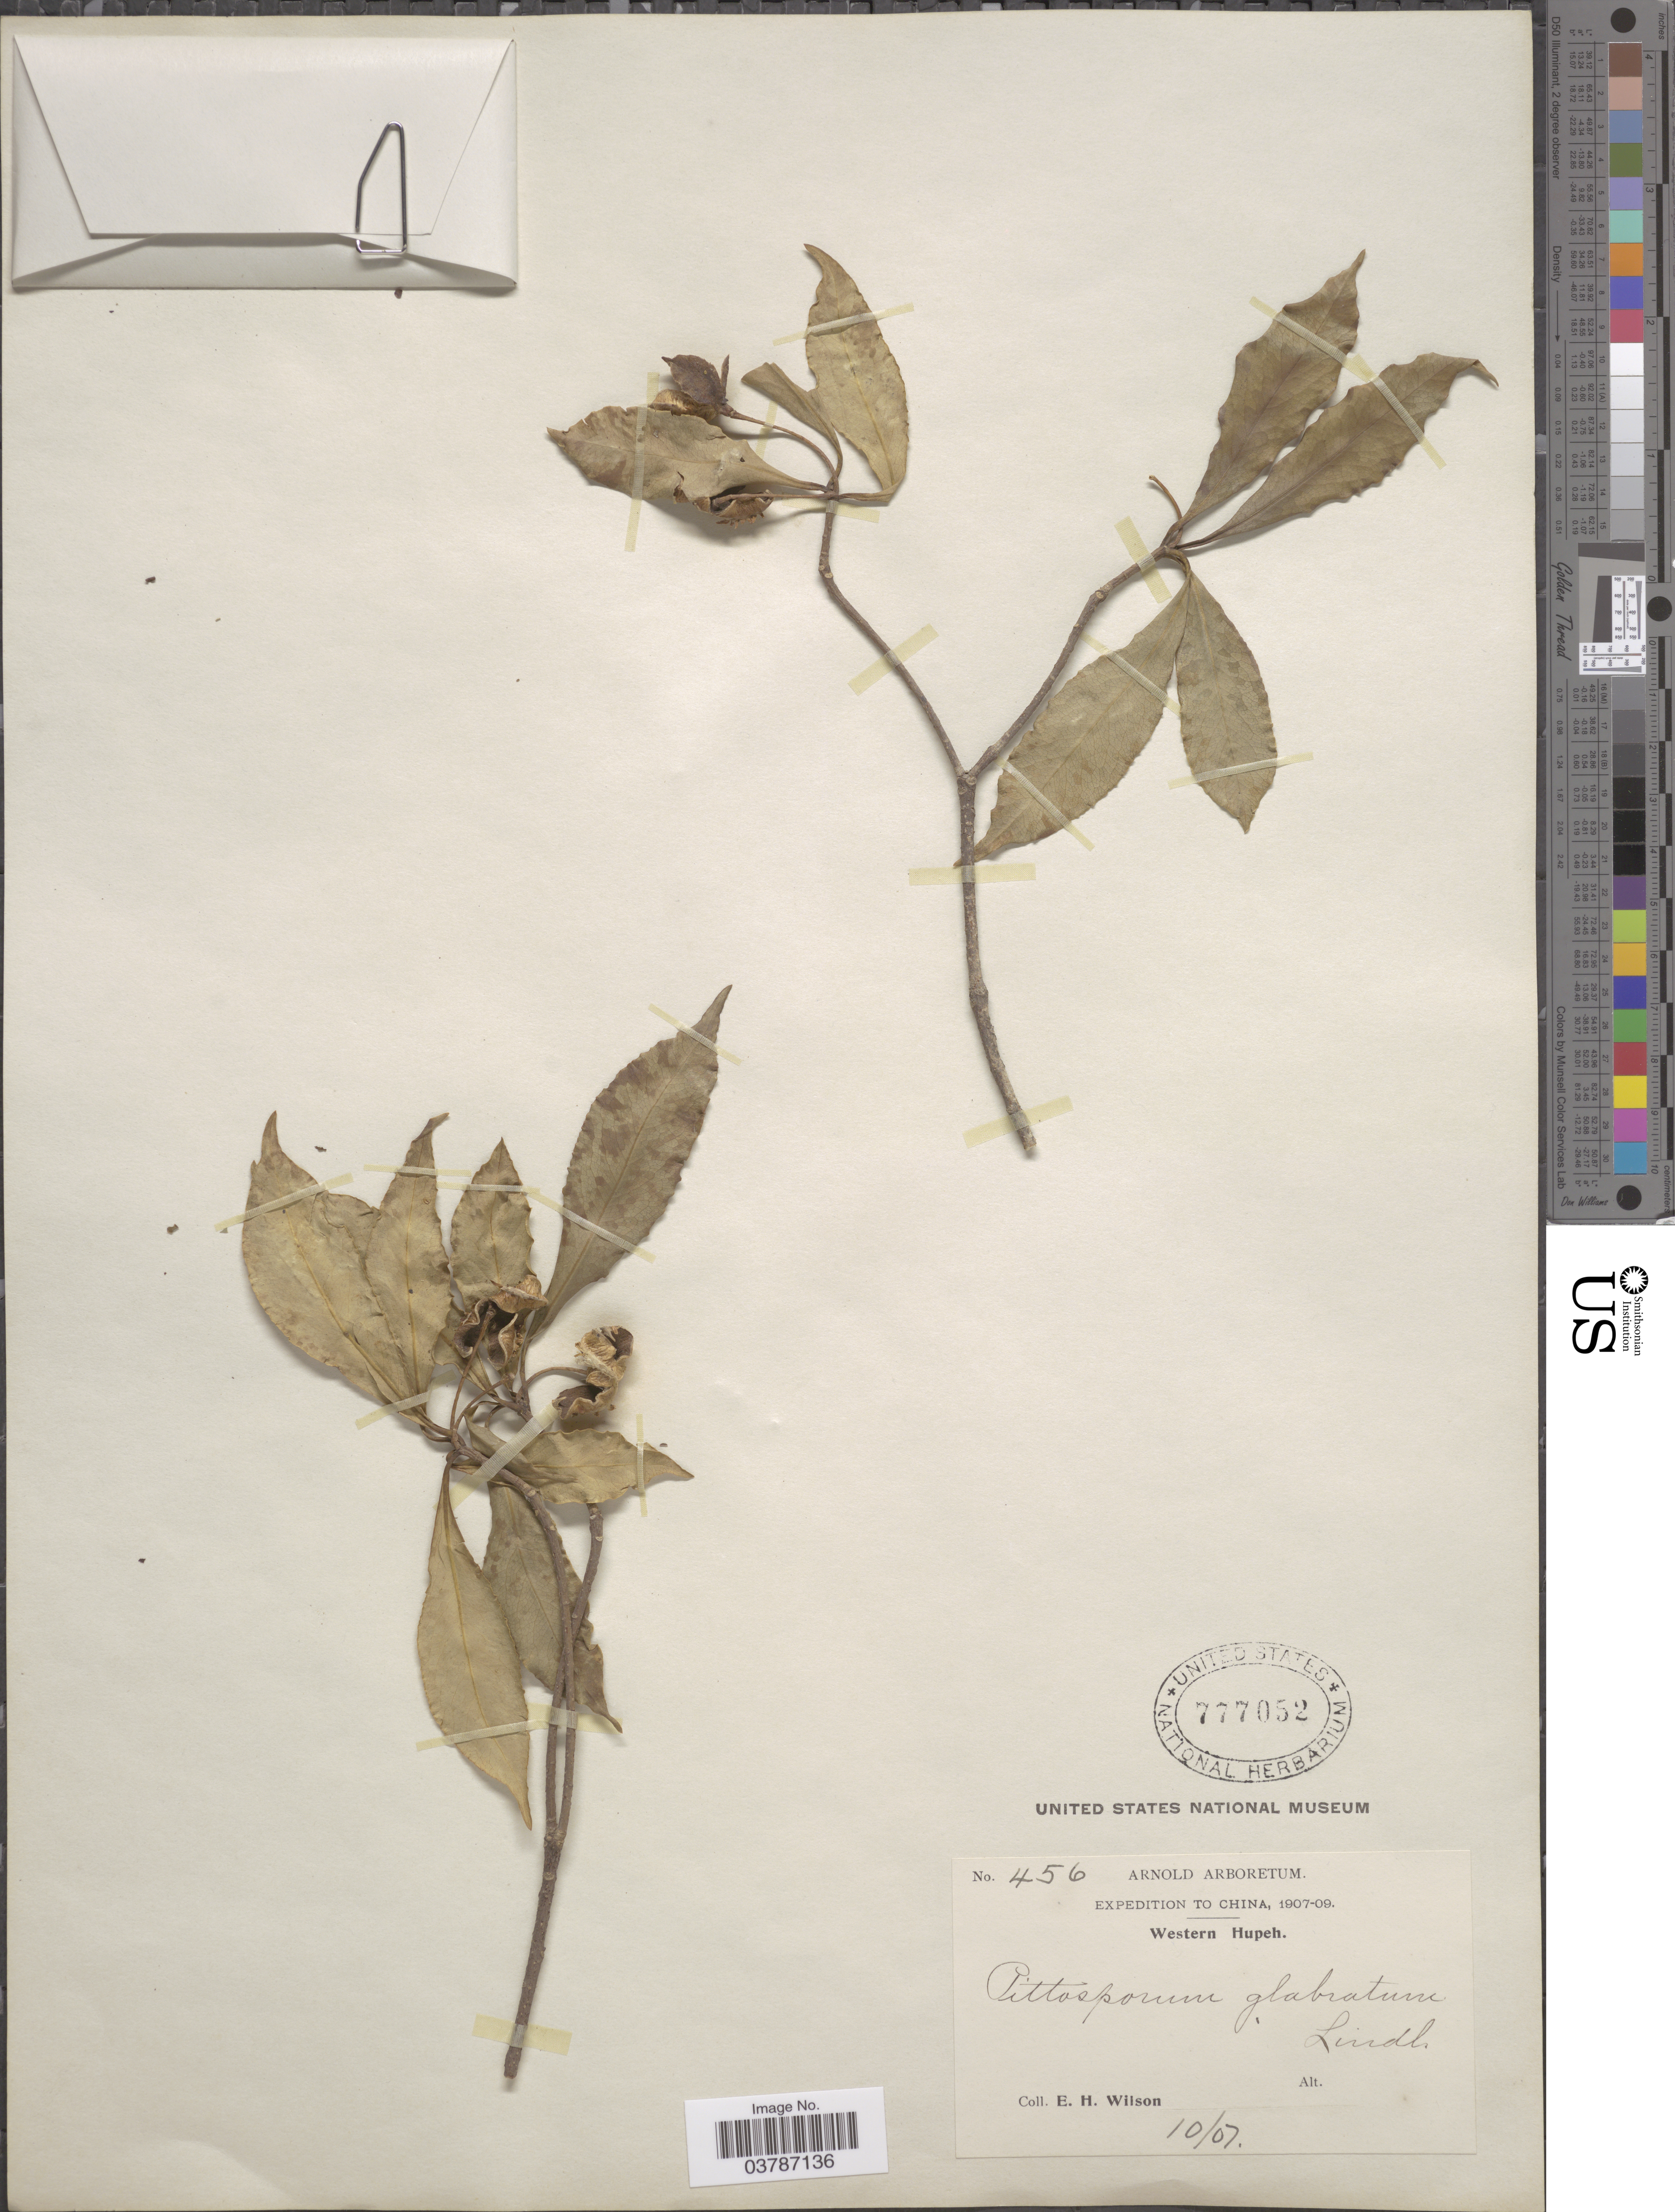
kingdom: Plantae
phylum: Tracheophyta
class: Magnoliopsida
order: Apiales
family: Pittosporaceae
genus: Pittosporum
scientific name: Pittosporum glabratum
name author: Lindl.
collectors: E. Wilson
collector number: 456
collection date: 1907-10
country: China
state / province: Hubei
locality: Western Hupeh.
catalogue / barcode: US 777052